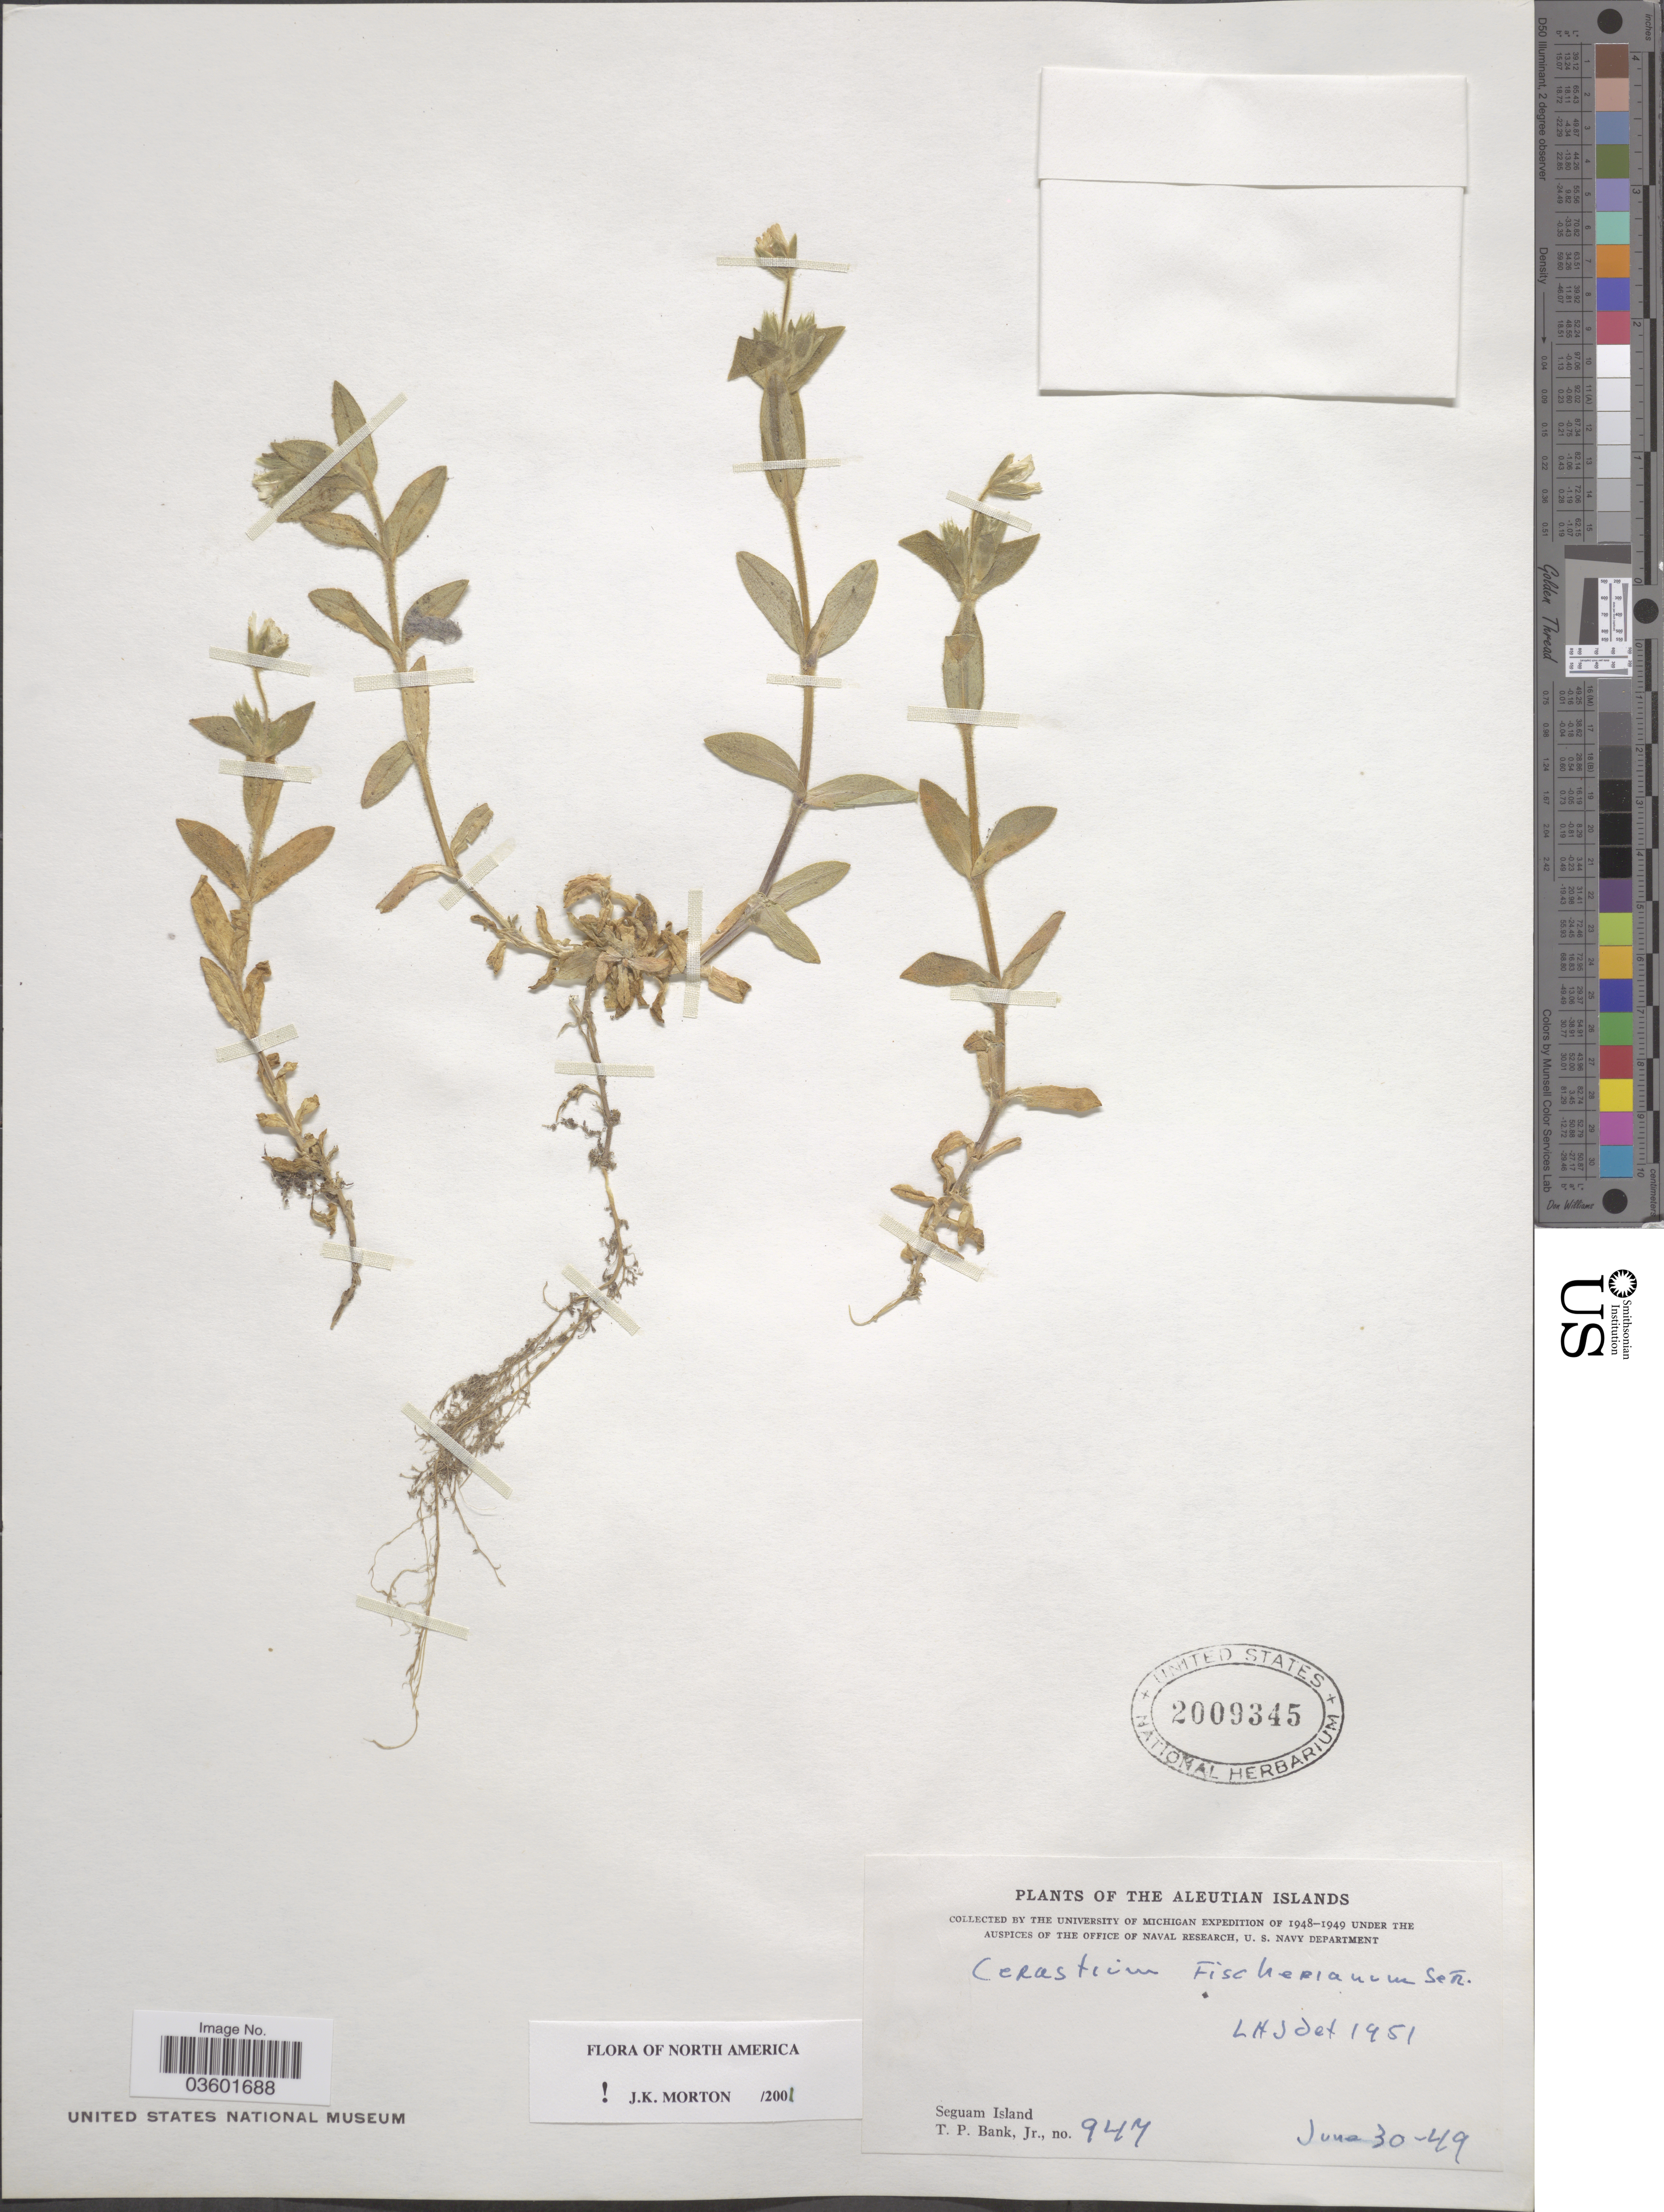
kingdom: Plantae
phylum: Tracheophyta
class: Magnoliopsida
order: Caryophyllales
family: Caryophyllaceae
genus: Cerastium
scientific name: Cerastium fischerianum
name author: Ser.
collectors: T. Bank Jr.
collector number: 947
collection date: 1949-06-30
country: United States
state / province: Alaska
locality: Aleutian Islands. Seguam Island.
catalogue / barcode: US 2009345